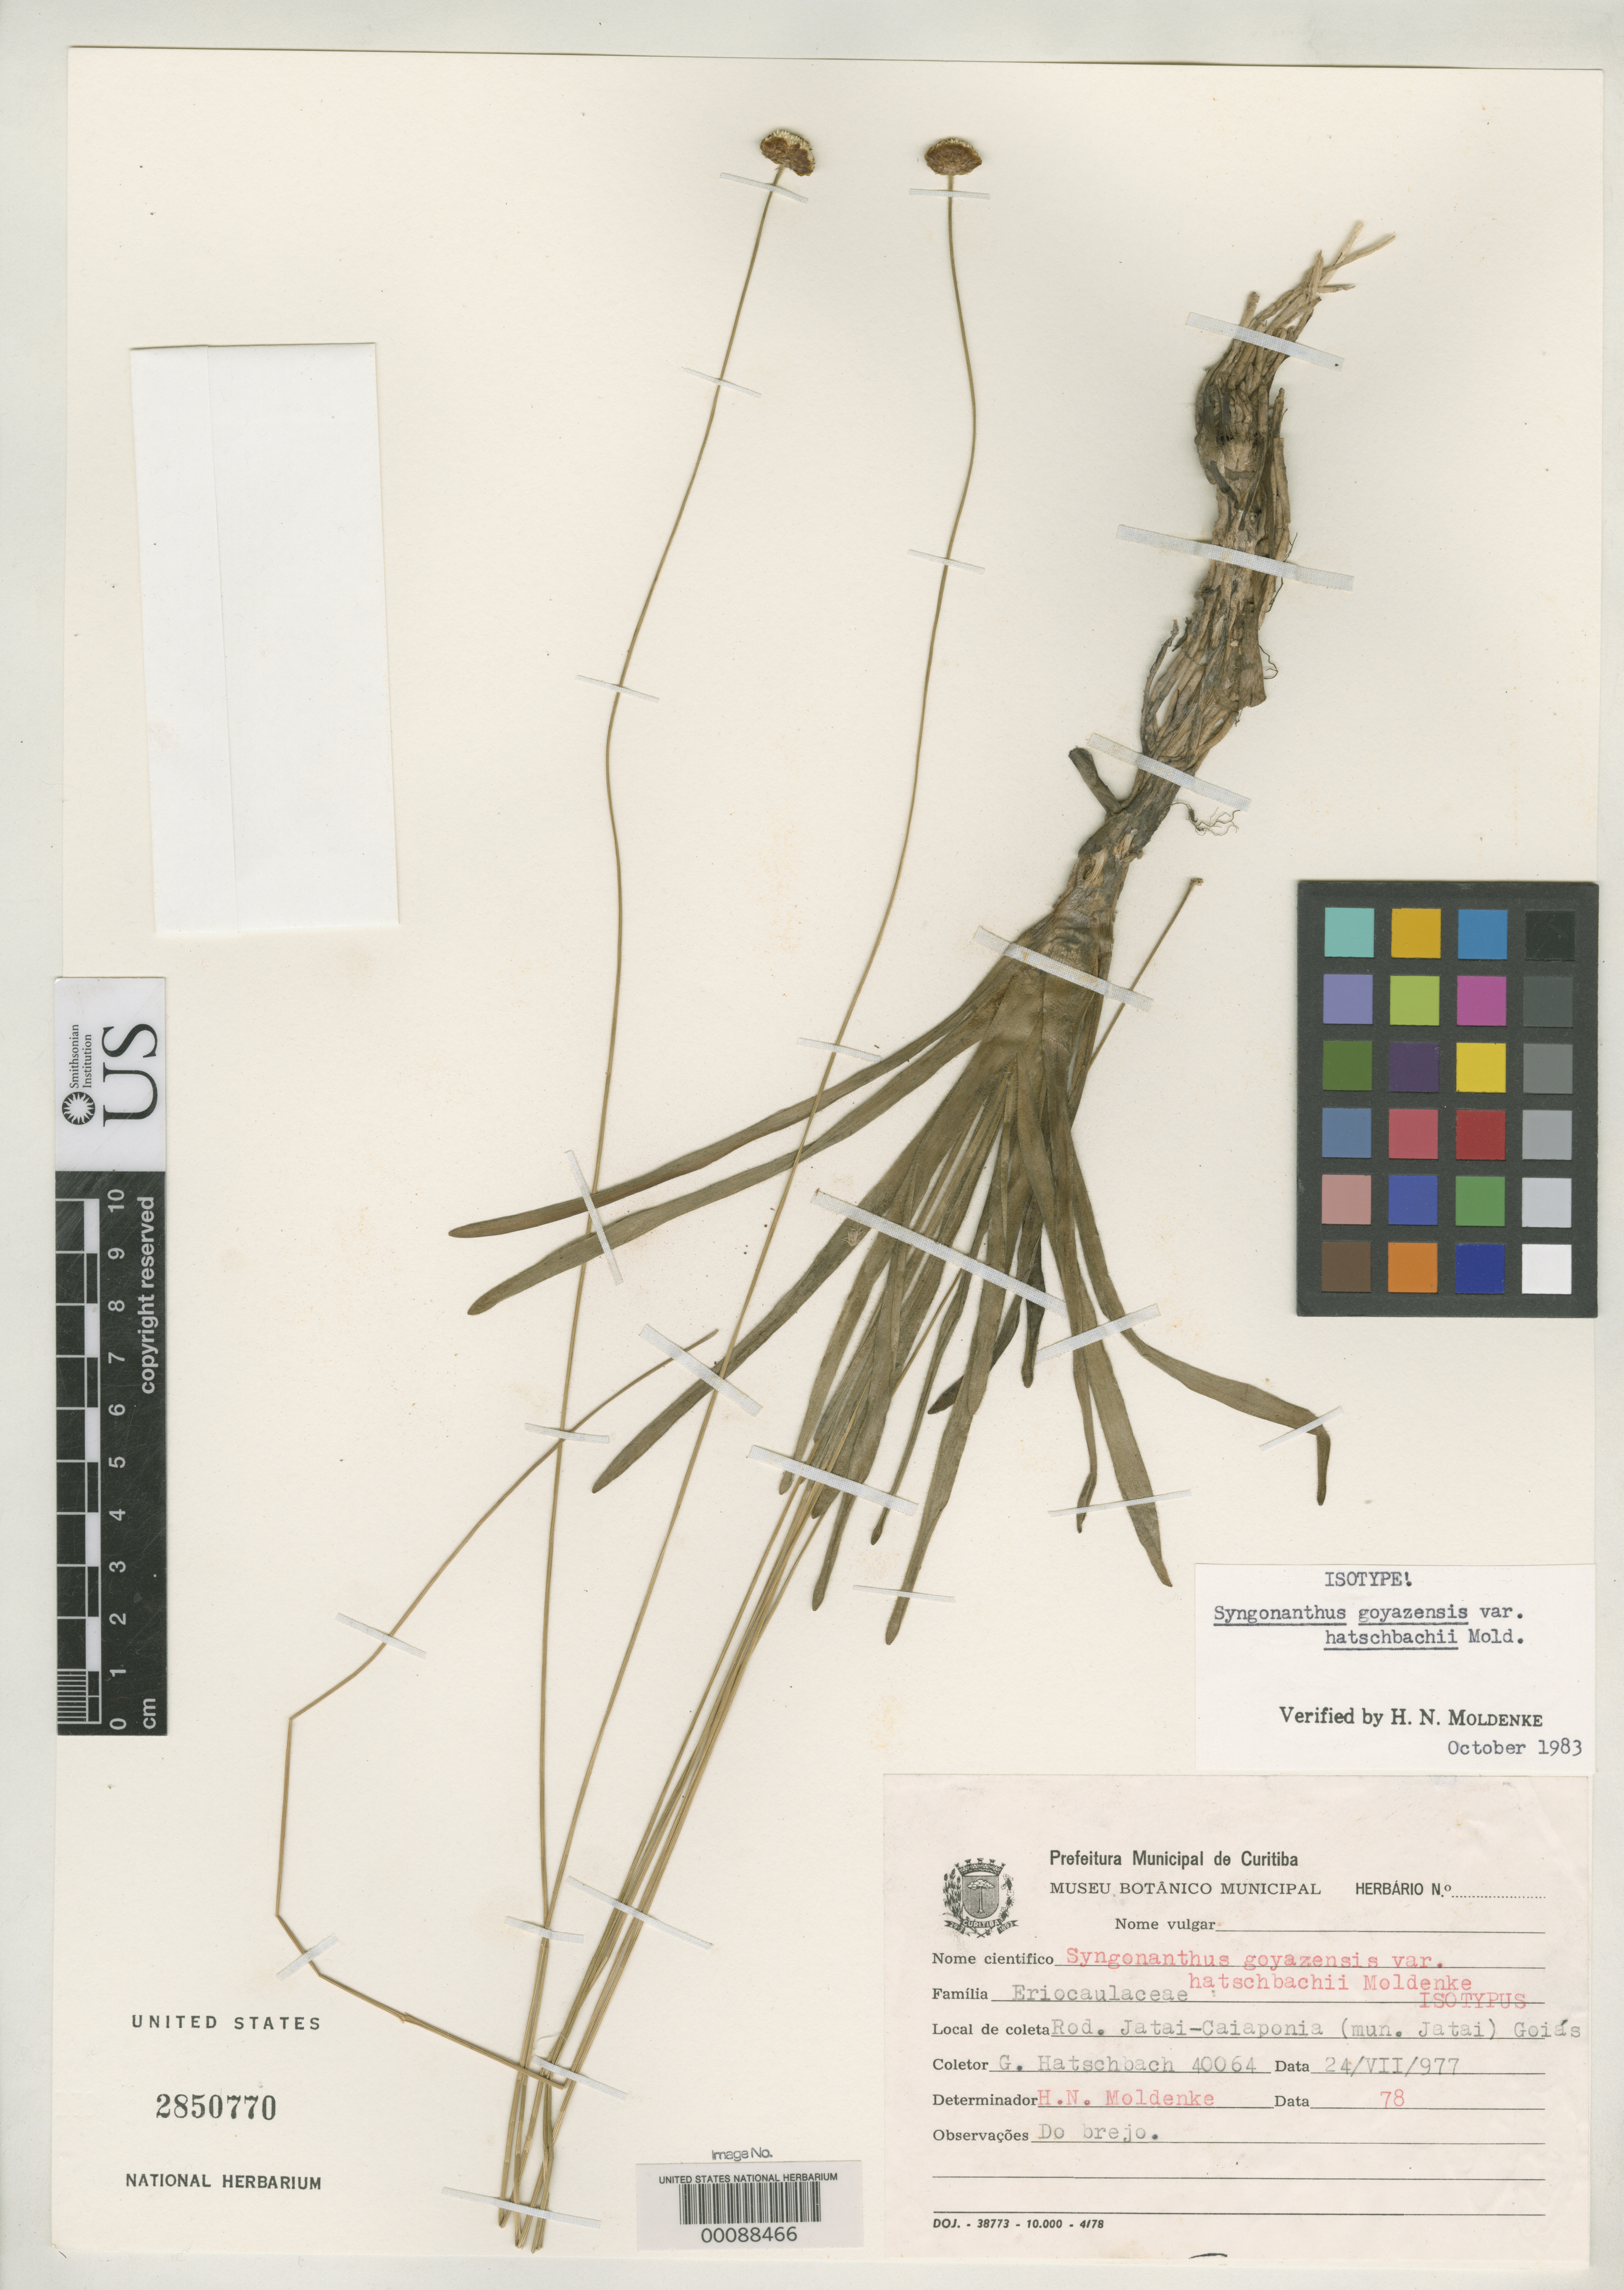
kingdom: Plantae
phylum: Tracheophyta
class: Liliopsida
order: Poales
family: Eriocaulaceae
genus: Syngonanthus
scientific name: Syngonanthus goyazensis var. hatschbachii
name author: Moldenke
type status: Isotype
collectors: G. Hatschbach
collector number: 40064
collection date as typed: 24 Jul 1977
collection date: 1977-07-24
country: Brazil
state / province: Goiás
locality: At Rod. Jatai-Ciaiponia.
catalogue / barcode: US 2850770